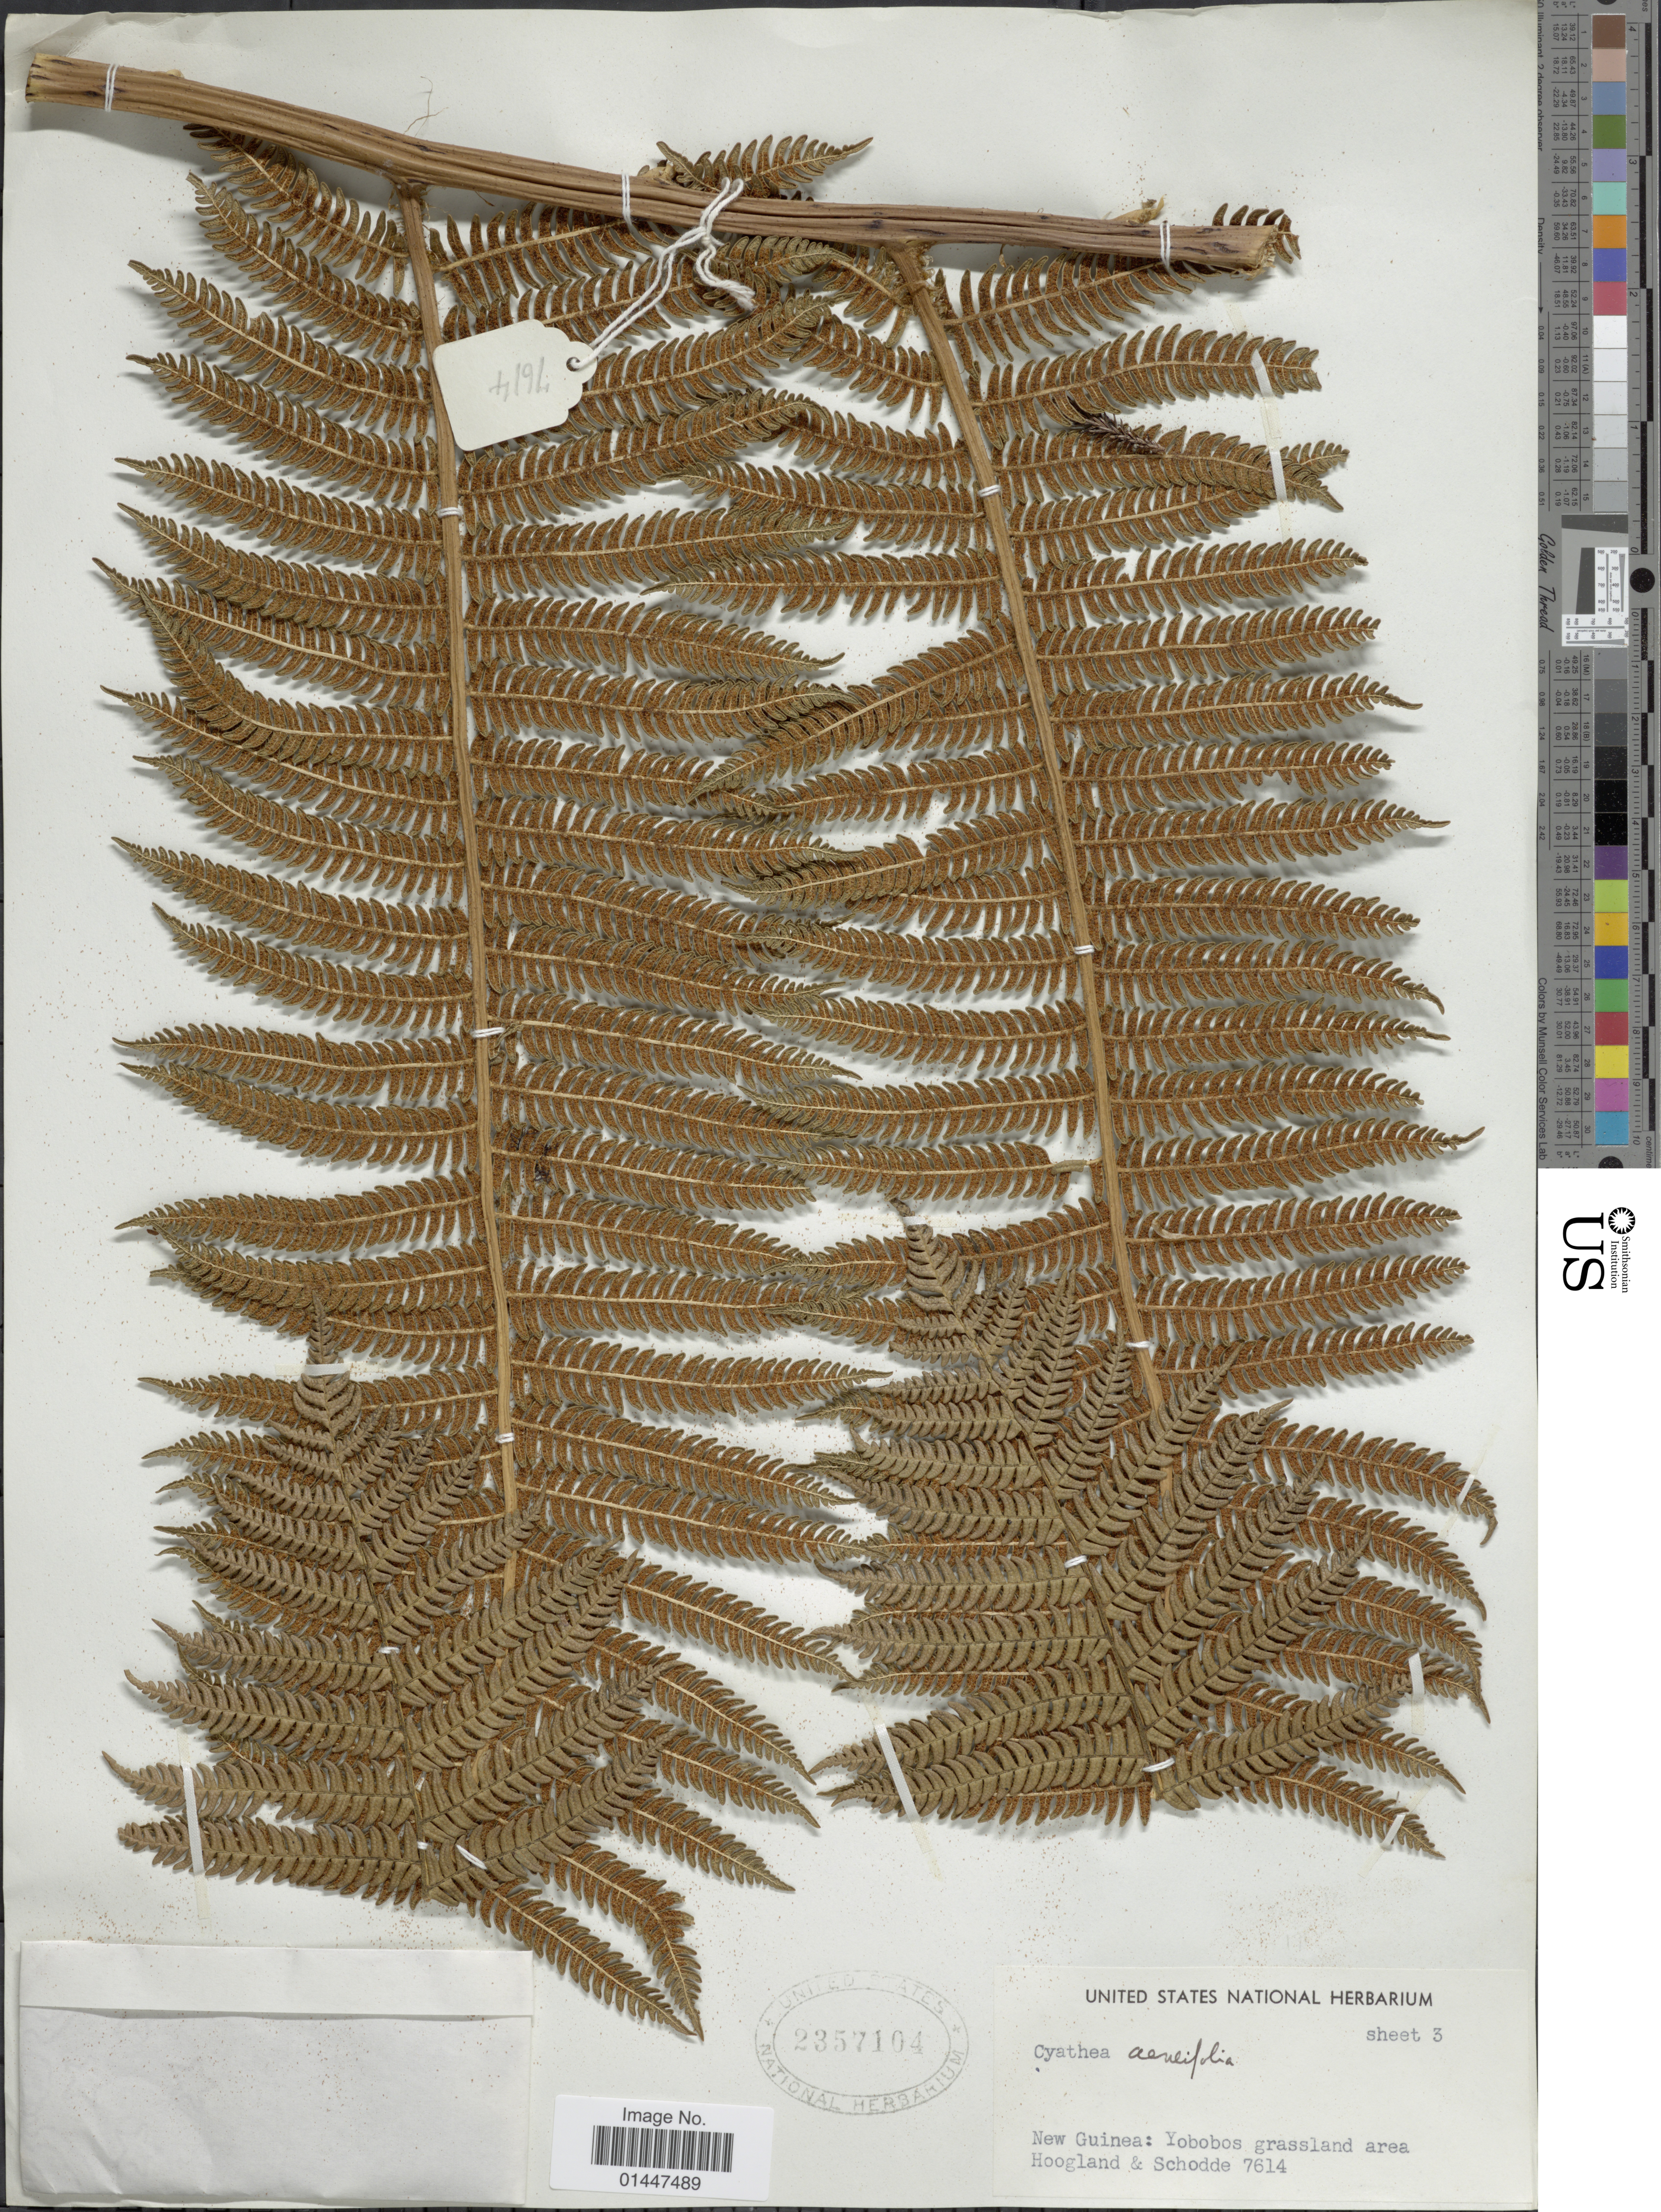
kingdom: Plantae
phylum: Tracheophyta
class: Polypodiopsida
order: Cyatheales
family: Cyatheaceae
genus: Sphaeropteris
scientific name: Sphaeropteris aeneifolia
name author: (Alderw.) R.M. Tryon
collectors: R. D. Hoogland & Schodde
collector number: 7614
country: Papua New Guinea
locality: New Guinea: Yobobos grassland area.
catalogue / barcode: US 2357104